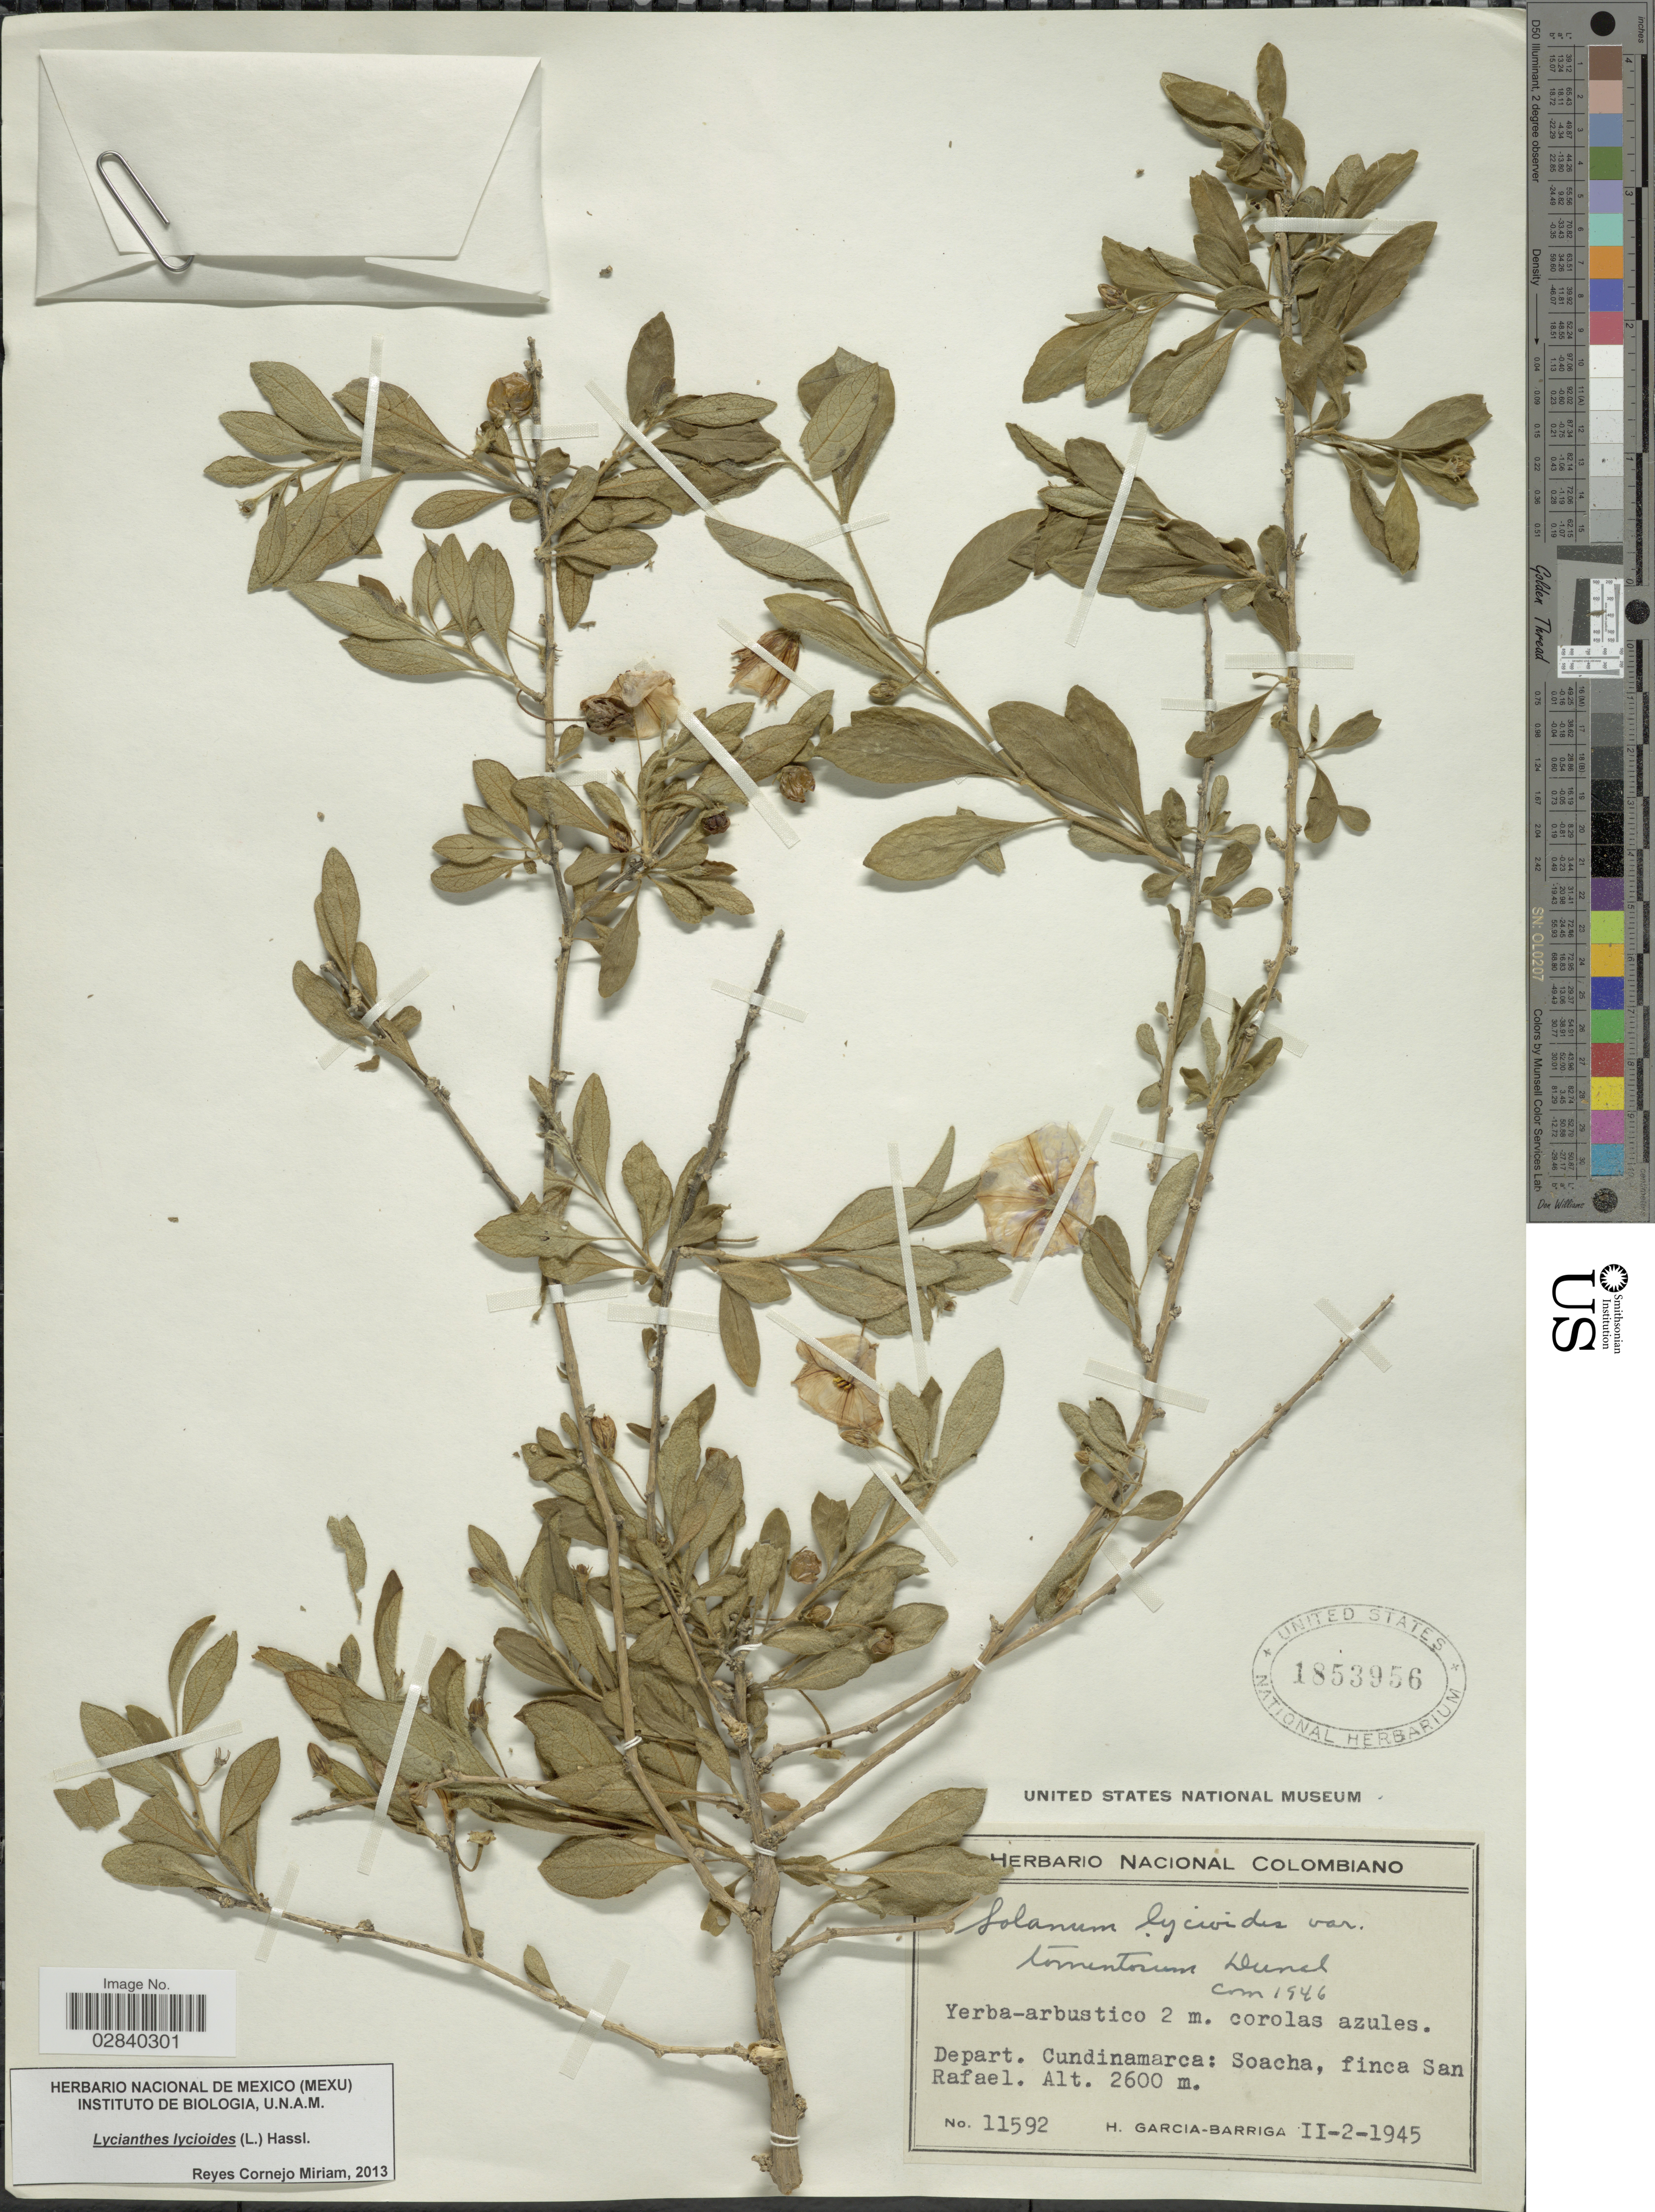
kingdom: Plantae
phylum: Tracheophyta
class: Magnoliopsida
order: Solanales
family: Solanaceae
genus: Lycianthes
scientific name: Lycianthes lycioides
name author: (L.) Hassl.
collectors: H. García Barriga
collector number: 11592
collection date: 1945-02-02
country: Colombia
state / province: Cundinamarca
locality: Depart. Cundinamarca: Soacha, finca San Rafael.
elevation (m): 2600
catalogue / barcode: US 1853956